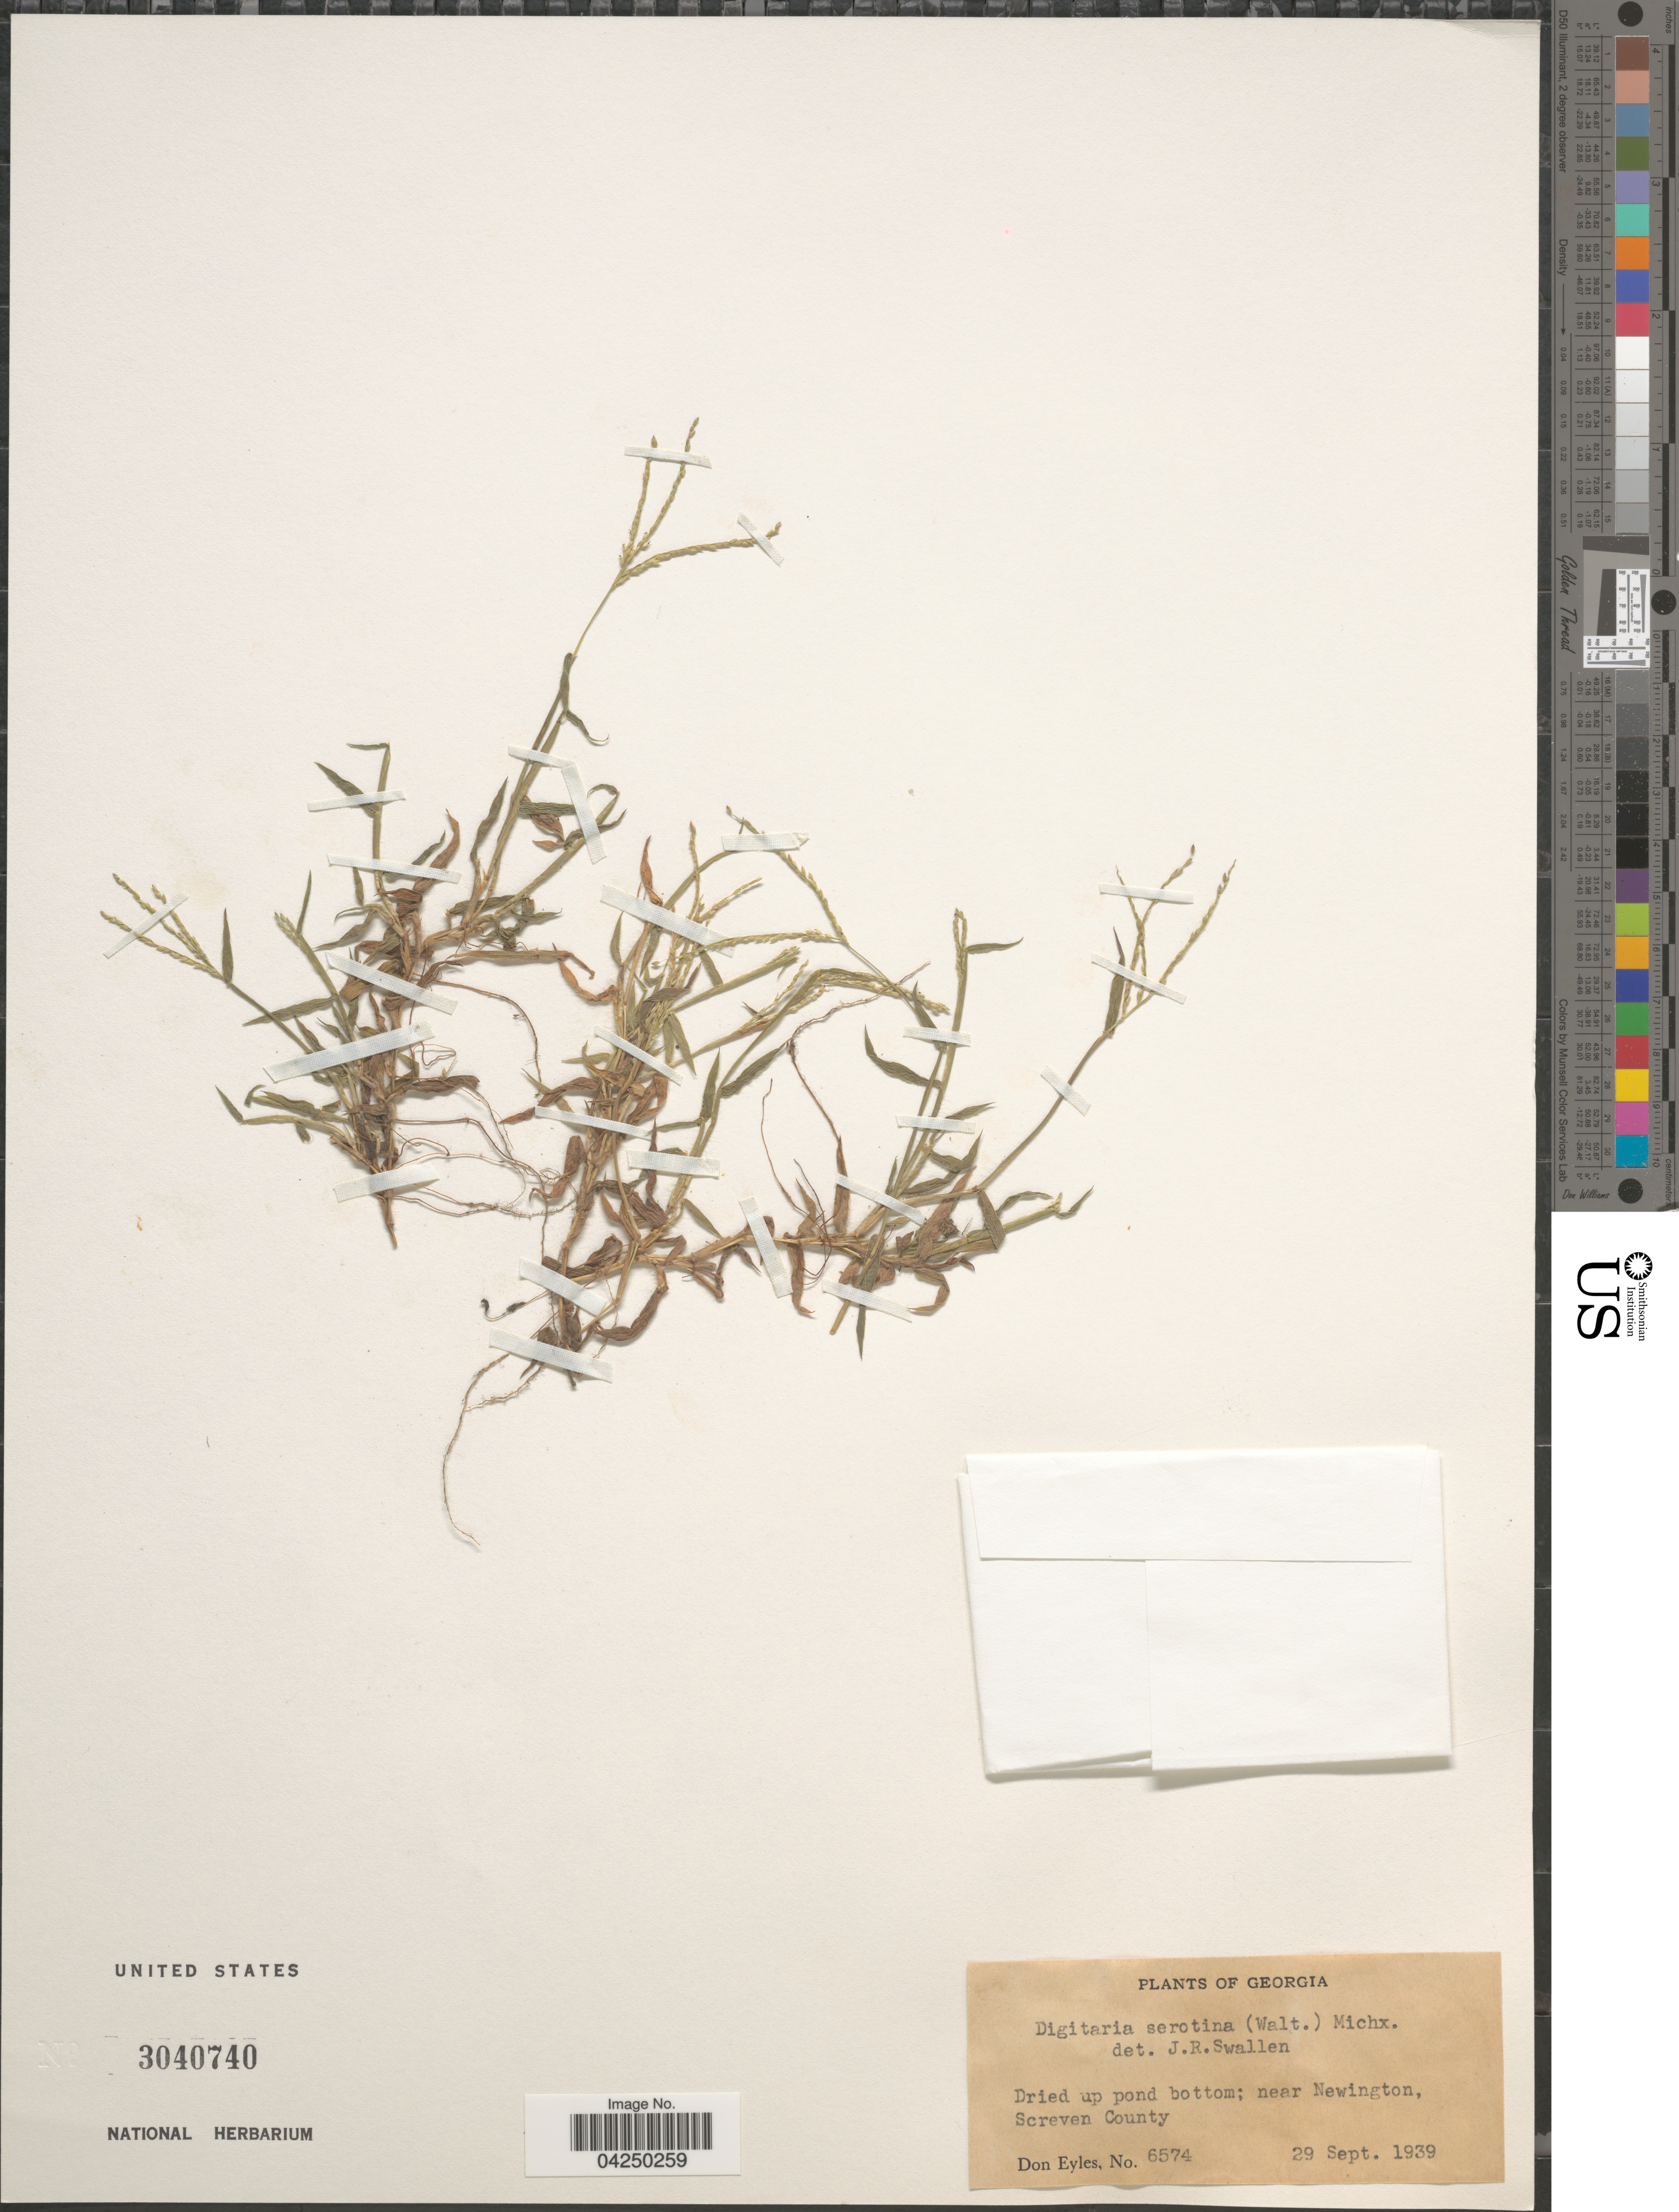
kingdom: Plantae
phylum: Tracheophyta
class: Liliopsida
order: Poales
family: Poaceae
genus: Digitaria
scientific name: Digitaria serotina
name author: (Walter) Michx.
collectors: D. Eyles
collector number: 6574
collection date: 1939-09-29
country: United States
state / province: Georgia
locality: Dried up pond bottom; near Newington, Screven County.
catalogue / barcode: US 3040740